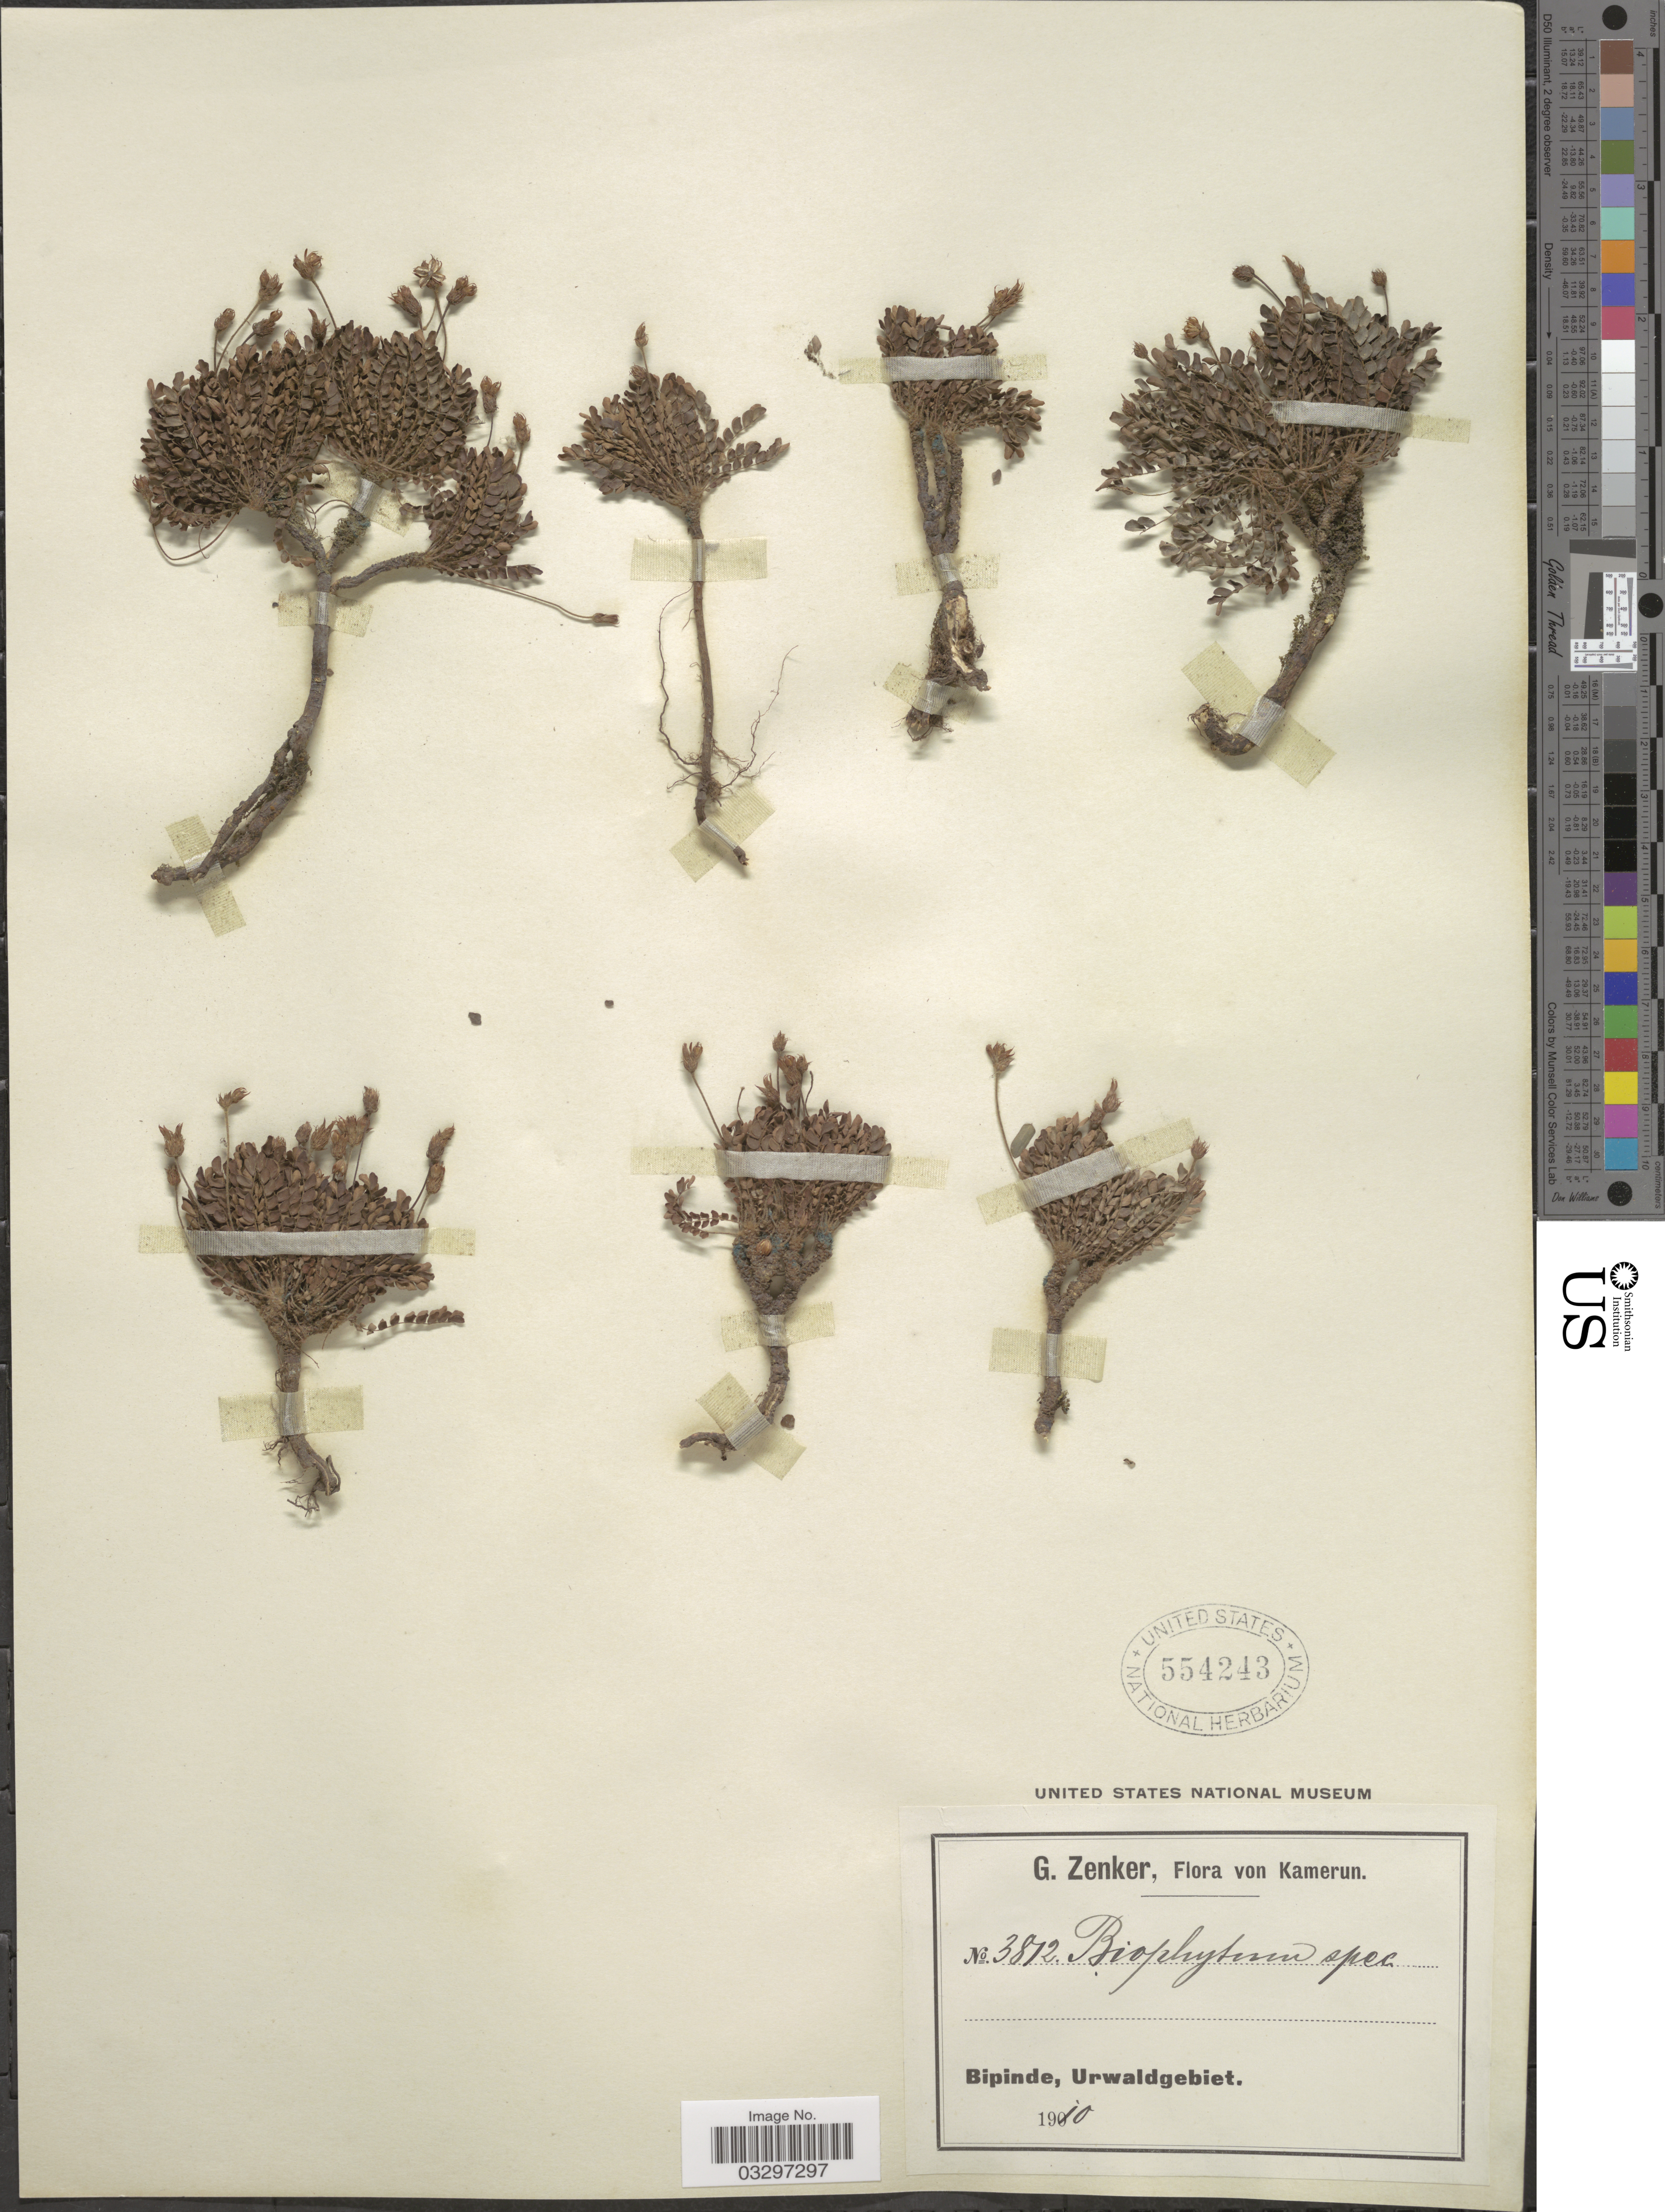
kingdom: Plantae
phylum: Tracheophyta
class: Magnoliopsida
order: Oxalidales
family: Oxalidaceae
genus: Biophytum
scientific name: Biophytum sp.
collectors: G. A. Zenker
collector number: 3812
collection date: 1910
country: Cameroon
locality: Kamerun. Bipinde, Urwaldgebiet.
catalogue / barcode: US 554243